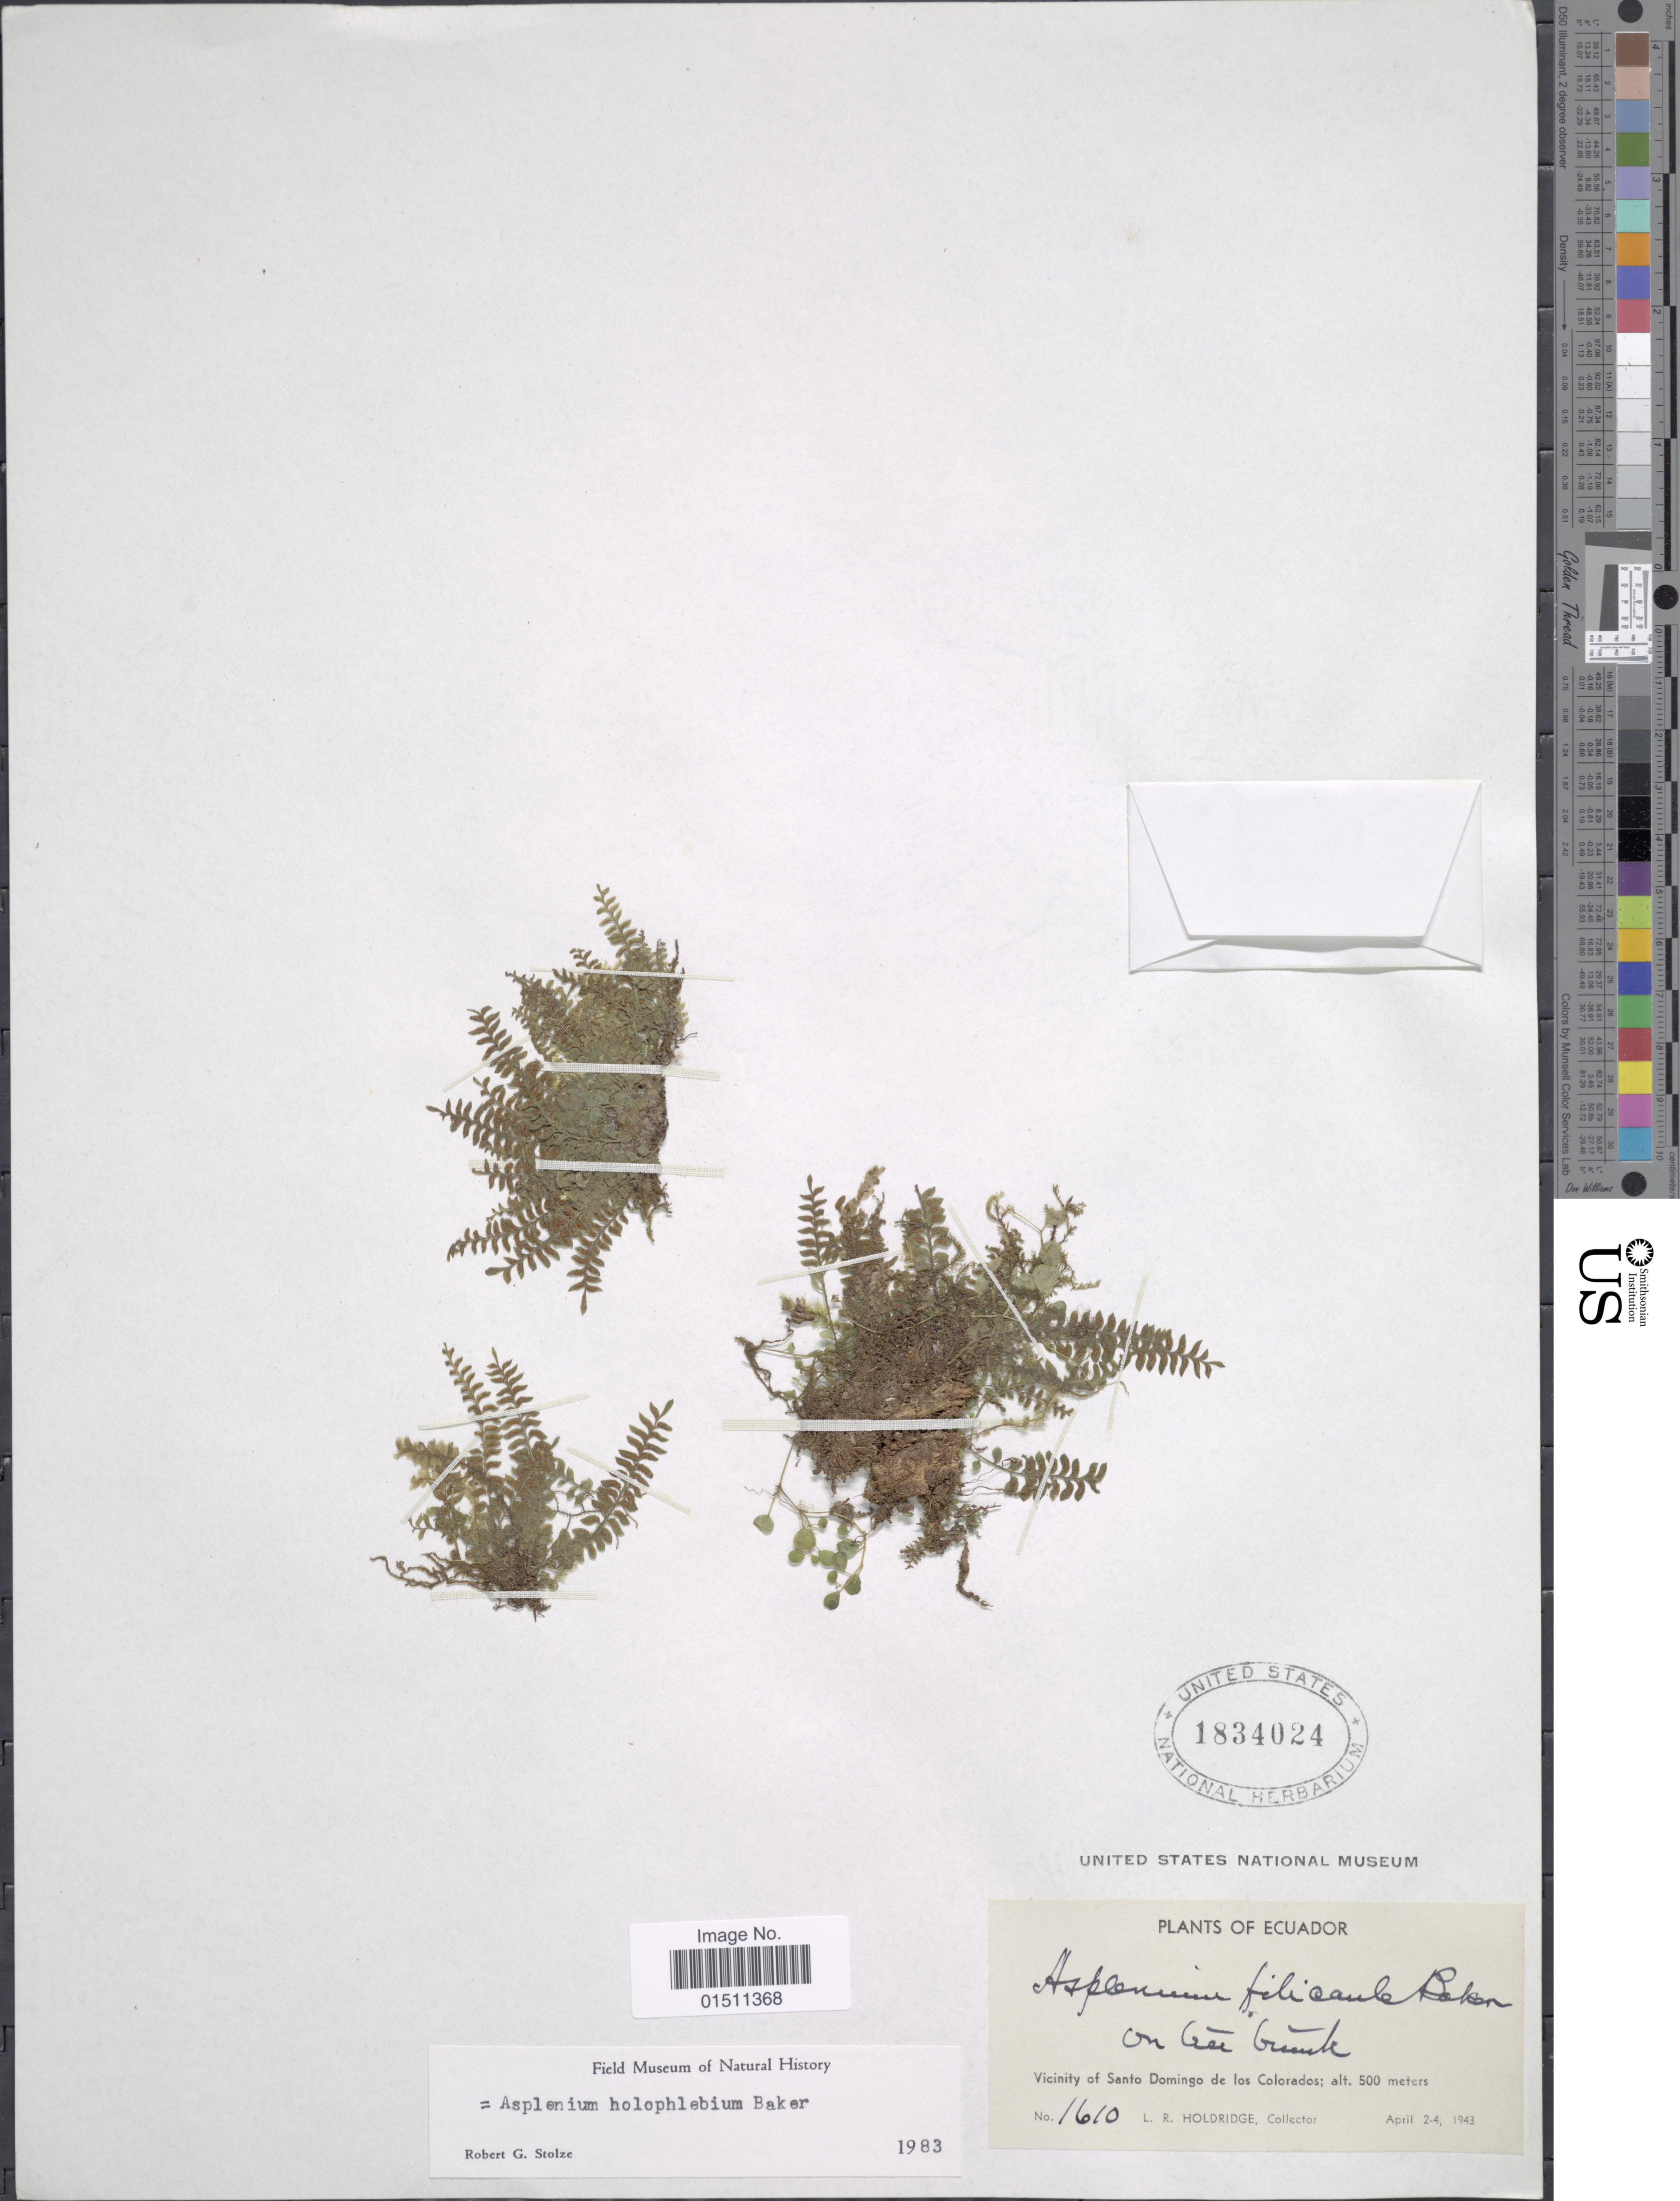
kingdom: Plantae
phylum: Tracheophyta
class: Polypodiopsida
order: Polypodiales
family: Aspleniaceae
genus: Asplenium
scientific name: Asplenium holophlebium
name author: Baker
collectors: L. Holdridge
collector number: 1610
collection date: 1943-04-02/1943-04-04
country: Ecuador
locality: Ecuador, Vicinity of Santo Domingo de los Colorados.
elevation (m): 500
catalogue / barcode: US 1834024